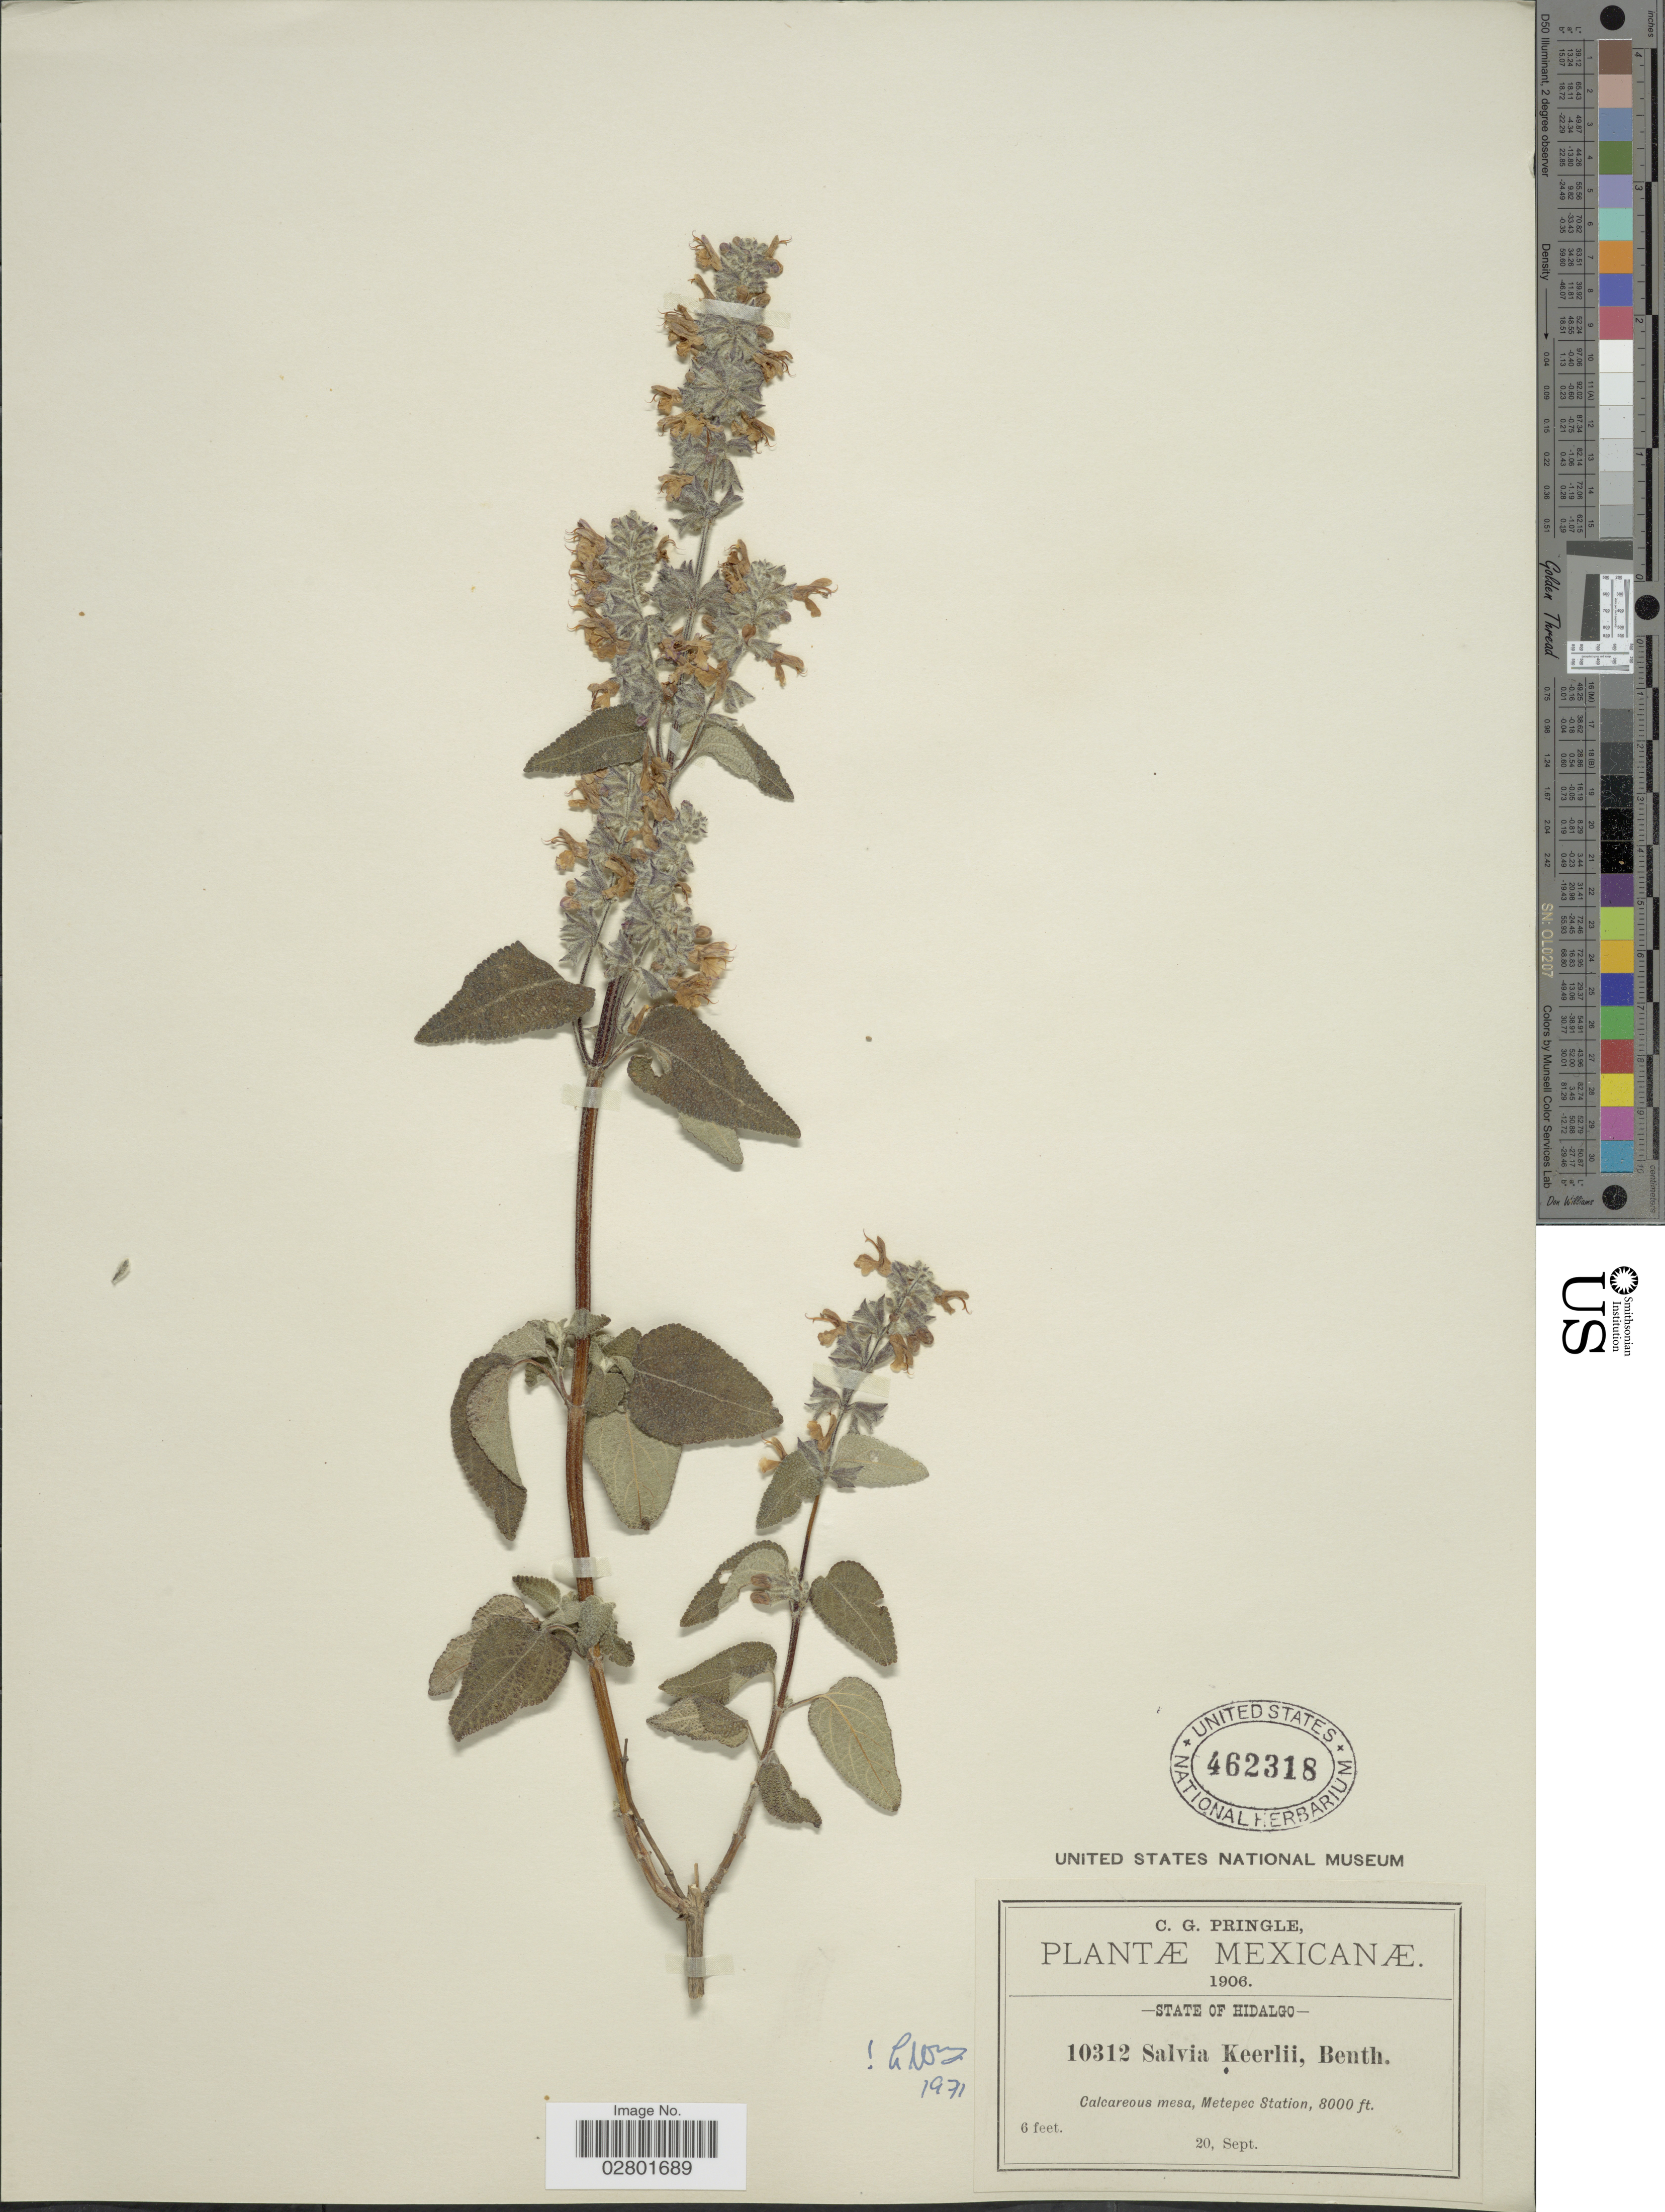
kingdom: Plantae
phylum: Tracheophyta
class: Magnoliopsida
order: Lamiales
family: Lamiaceae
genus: Salvia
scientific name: Salvia keerlii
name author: Benth.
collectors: C. G. Pringle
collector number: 10312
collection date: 1906-09-20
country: Mexico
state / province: Hidalgo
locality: Calcareous mesa, Metepec Station.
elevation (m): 2438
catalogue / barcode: US 462318